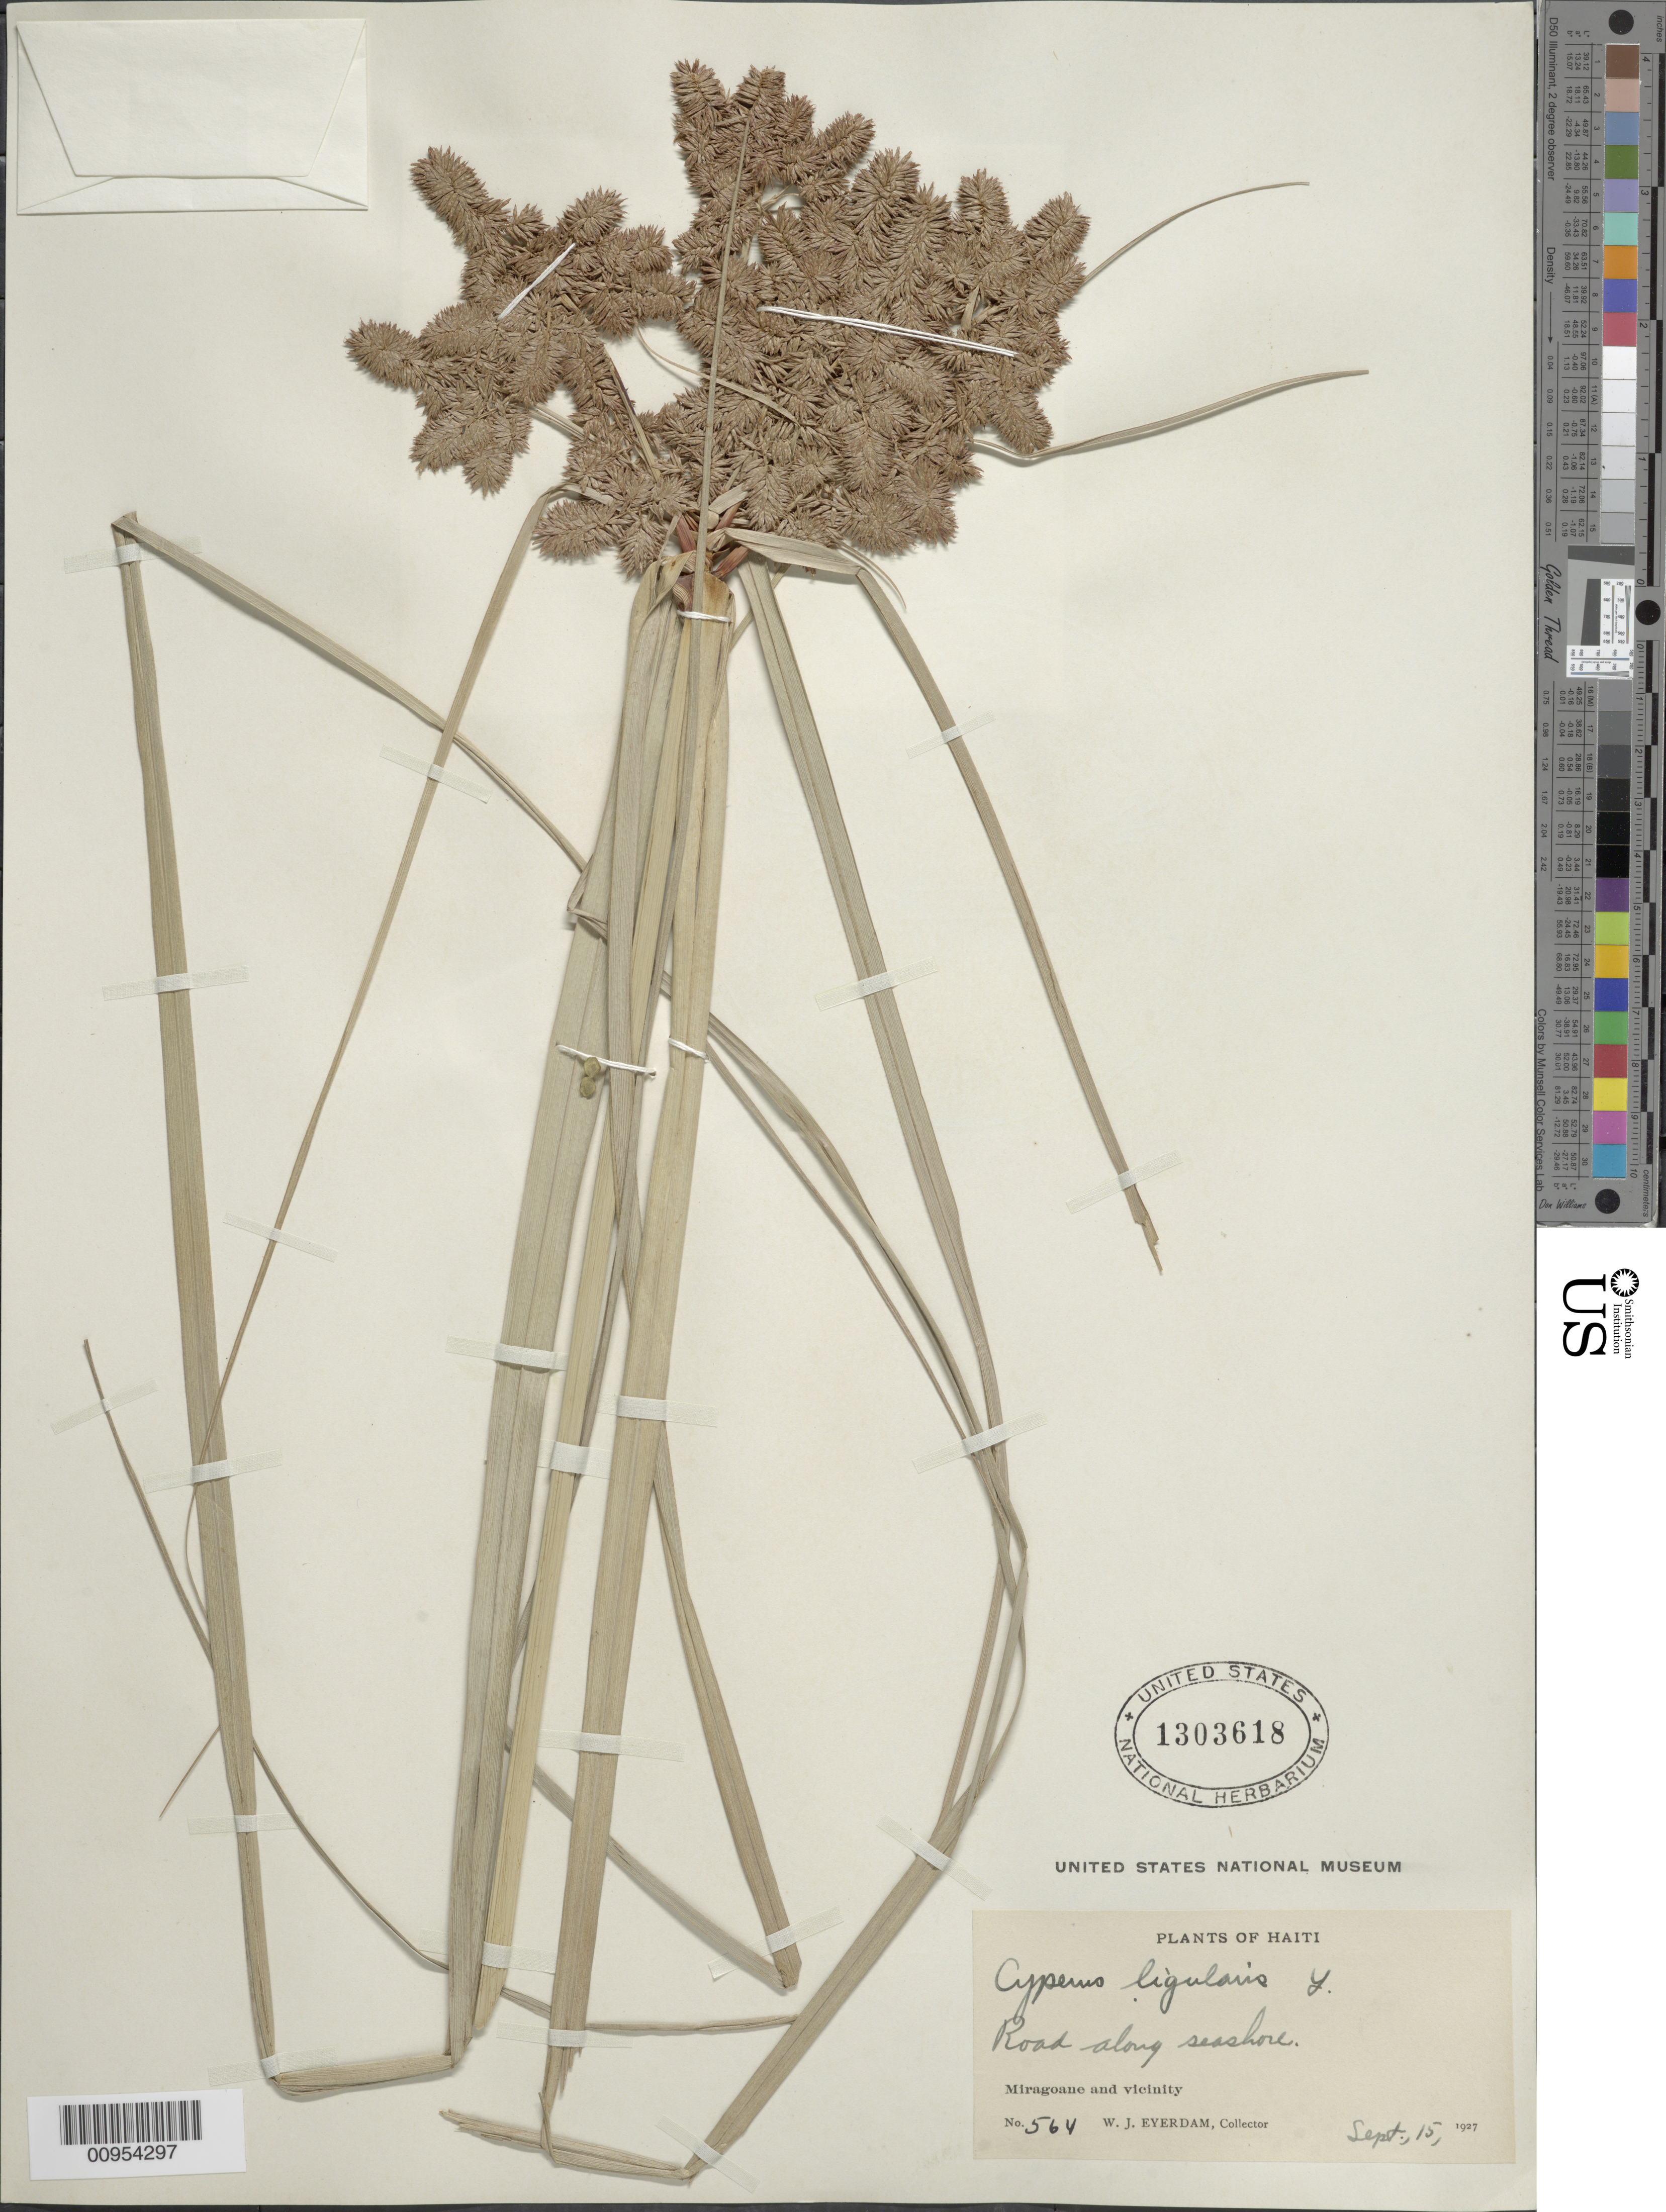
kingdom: Plantae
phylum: Tracheophyta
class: Liliopsida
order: Poales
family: Cyperaceae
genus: Cyperus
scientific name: Cyperus ligularis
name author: L.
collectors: W. Everdam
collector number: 564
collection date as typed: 15 Sep 1927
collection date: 1927-09-15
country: Haiti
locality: Miragoane and vicinity, road along seashore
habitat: Road along seashore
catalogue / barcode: US 1303618